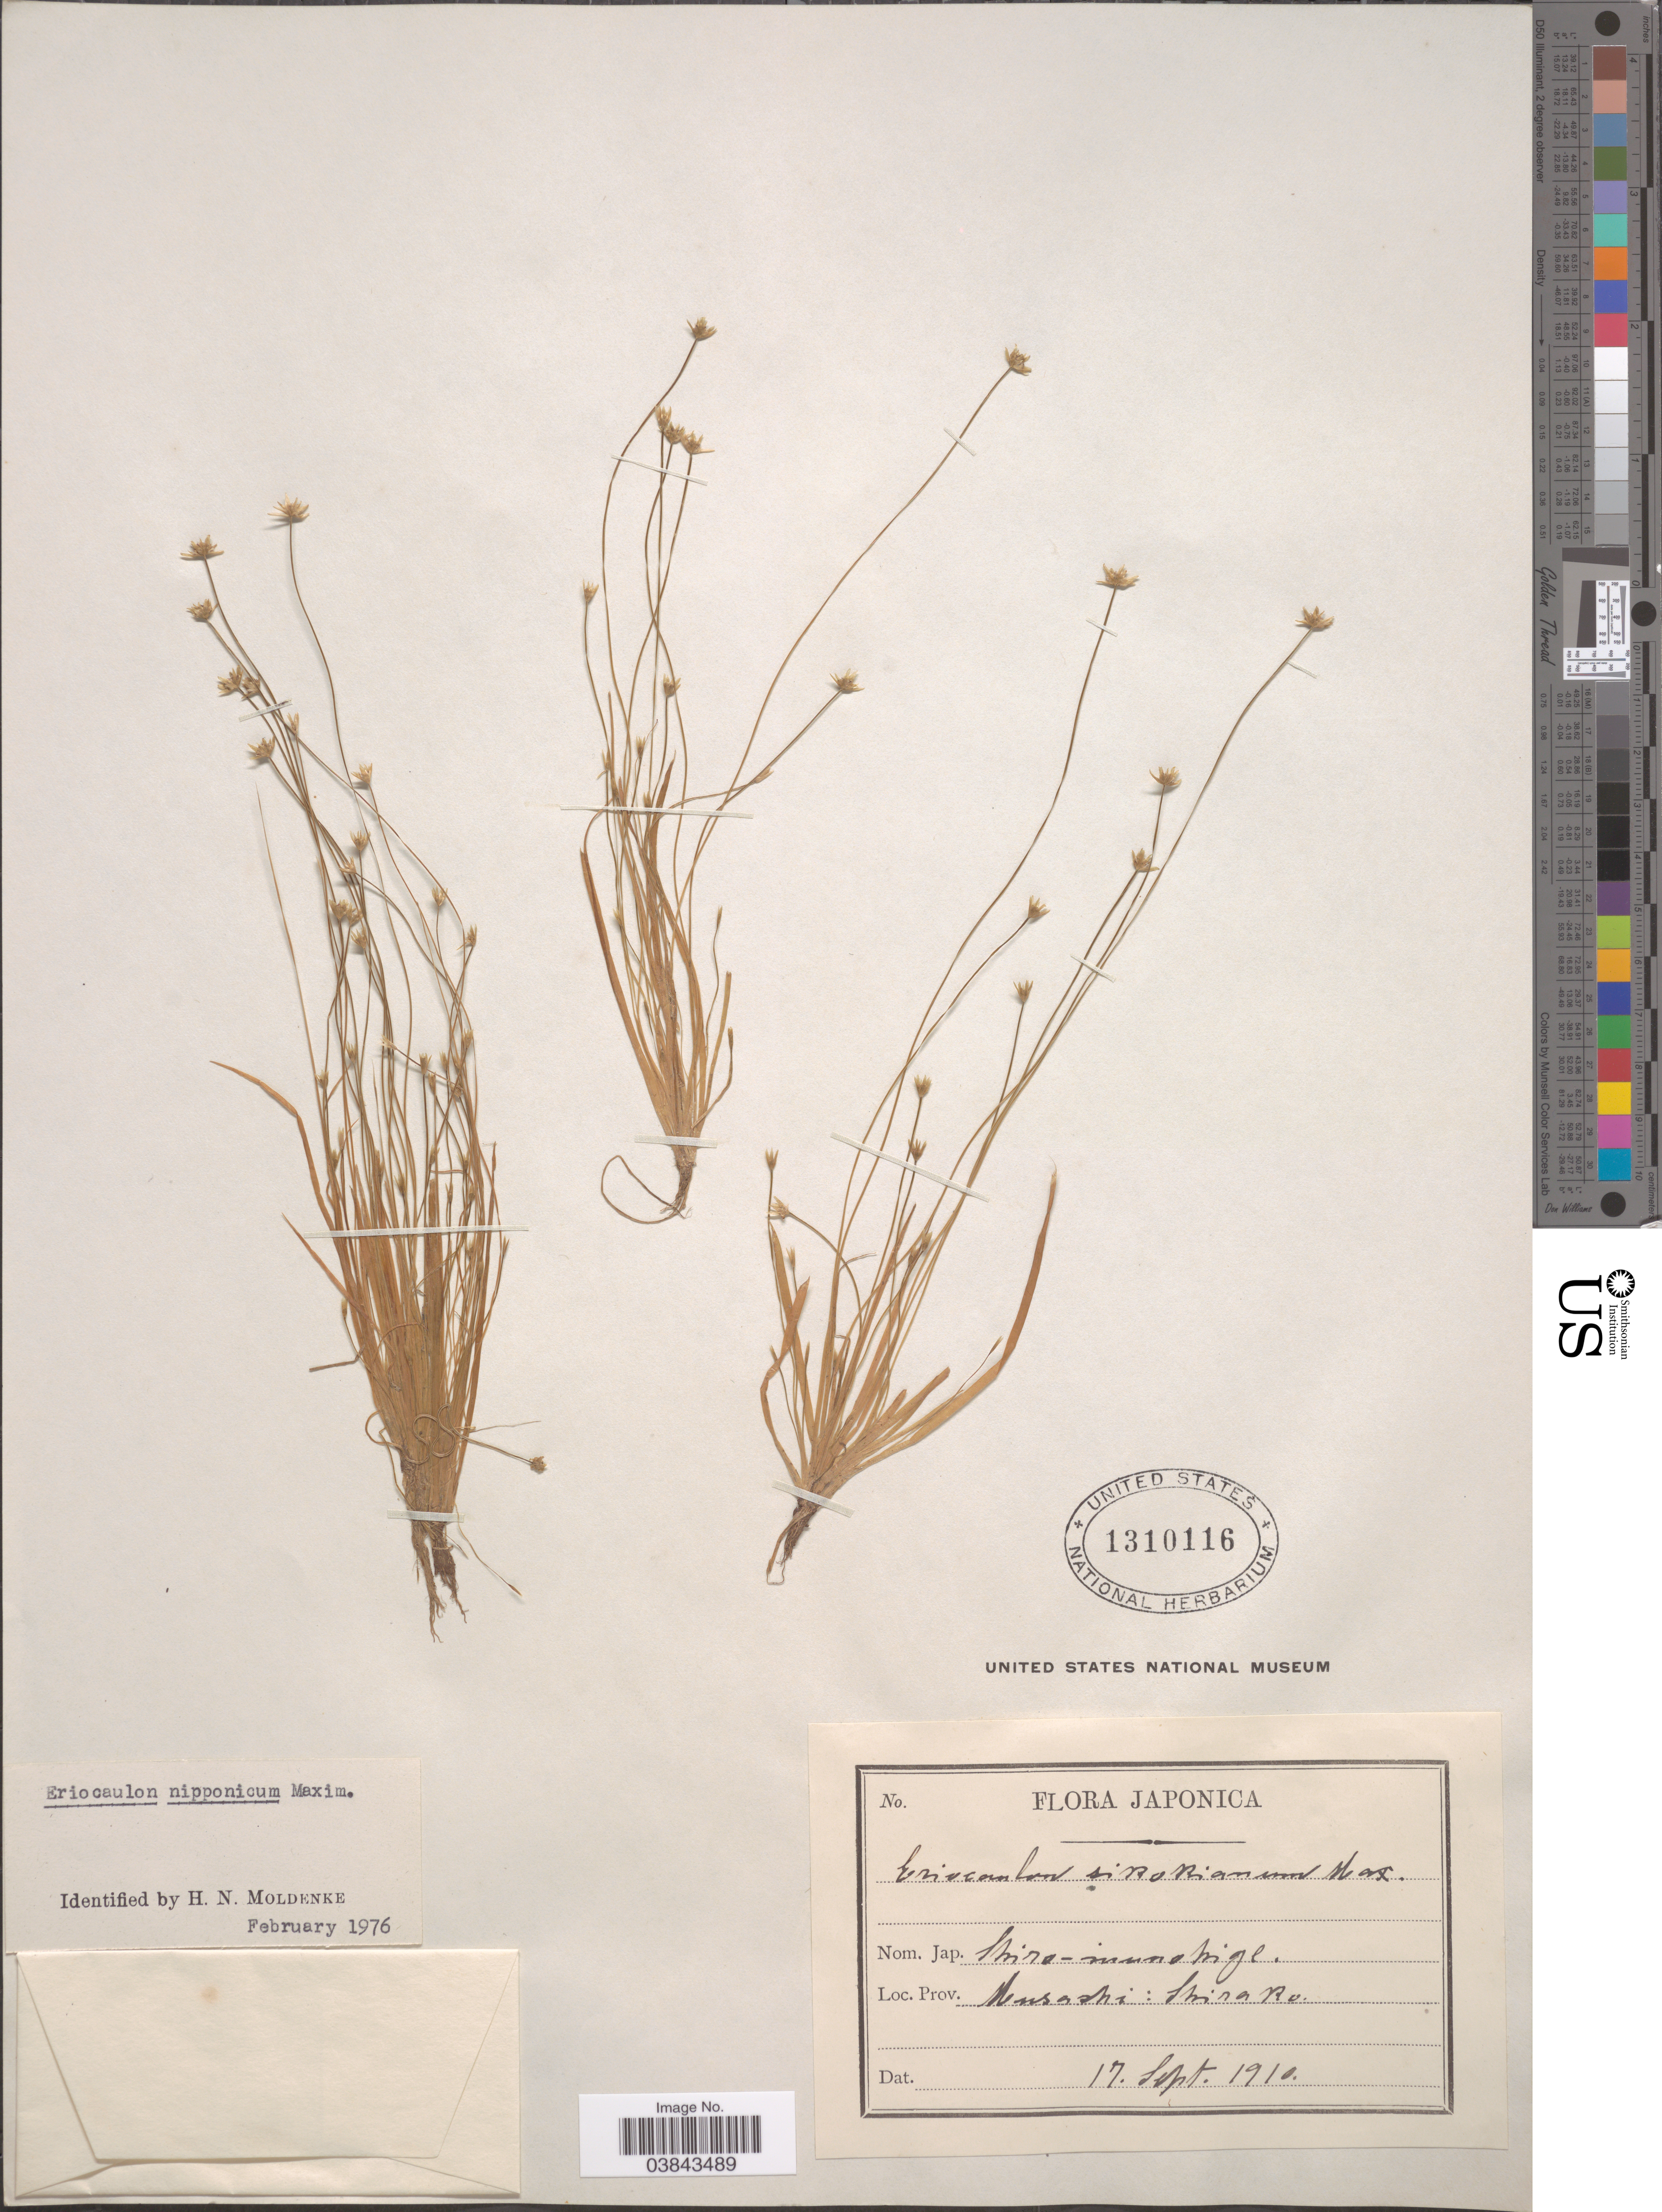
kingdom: Plantae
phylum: Tracheophyta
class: Liliopsida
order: Poales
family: Eriocaulaceae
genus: Eriocaulon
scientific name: Eriocaulon nipponicum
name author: Maxim.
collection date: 1910-09-17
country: Japan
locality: Prov. Musashi: Shirako.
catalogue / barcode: US 1310116